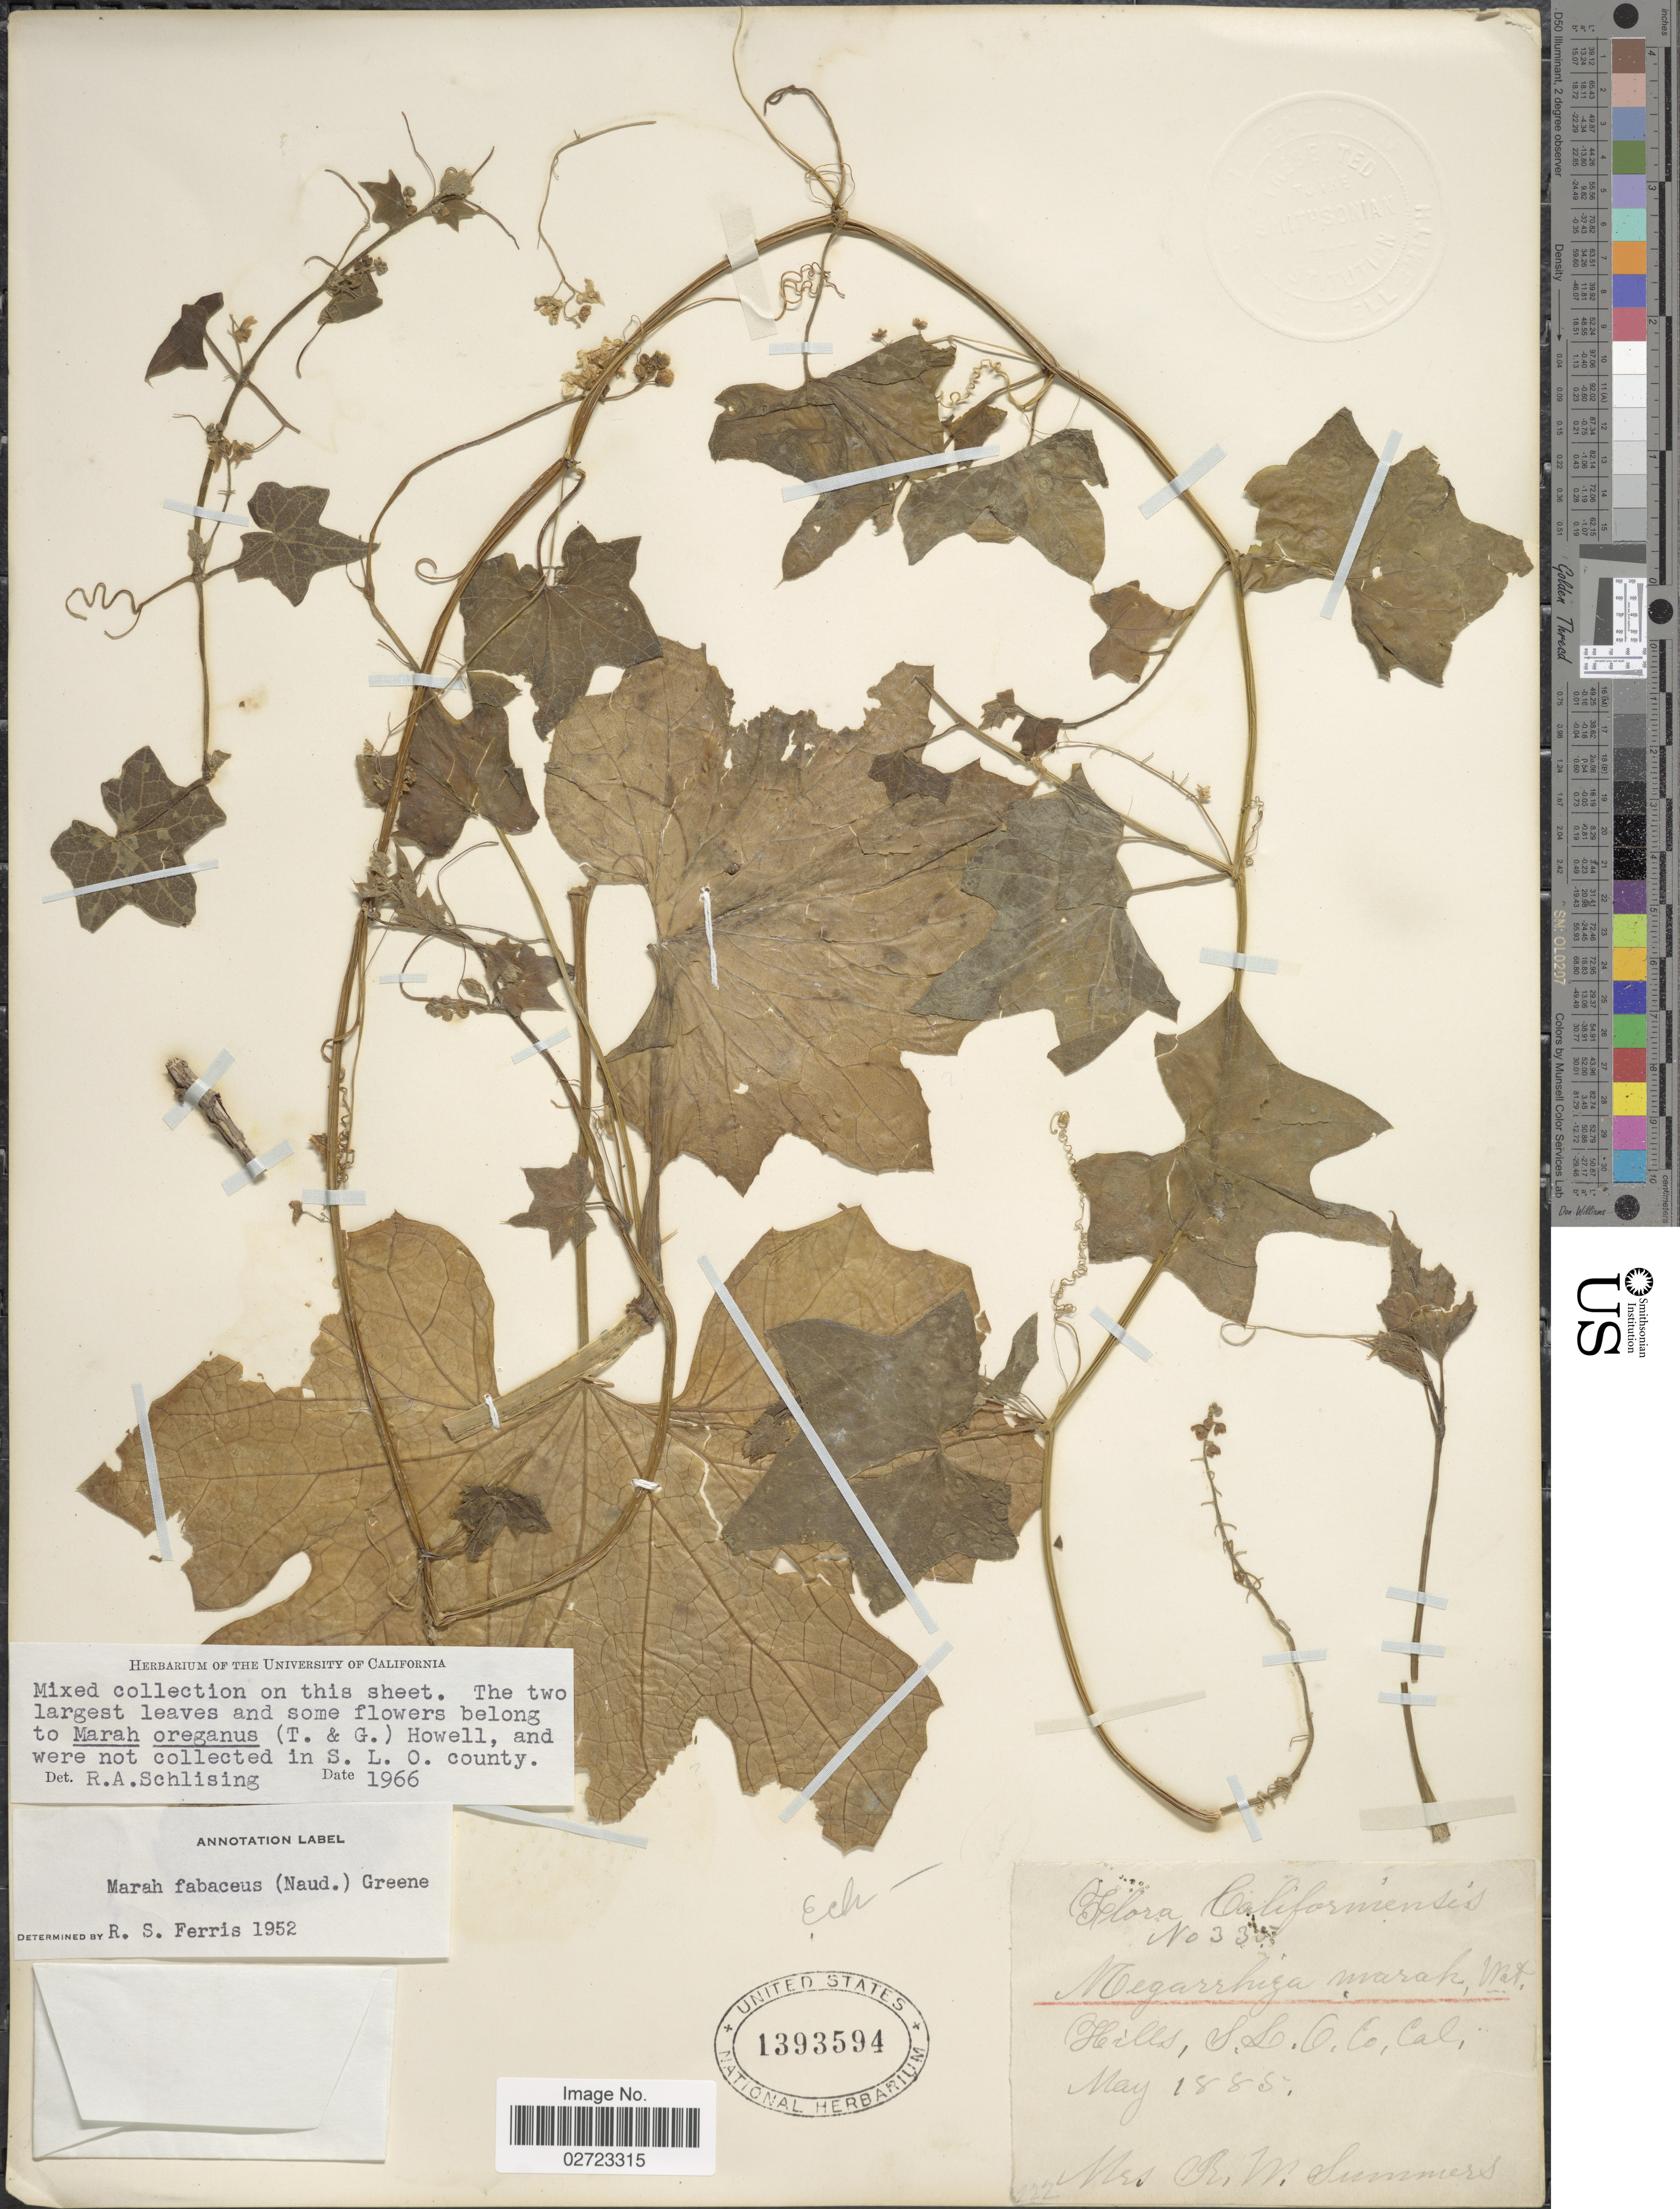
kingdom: Plantae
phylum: Tracheophyta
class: Magnoliopsida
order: Cucurbitales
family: Cucurbitaceae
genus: Marah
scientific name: Marah oregana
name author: (Torr. & A. Gray) Howell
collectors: R. Summers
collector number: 33!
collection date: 1885-05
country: United States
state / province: California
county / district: San Luis Obispo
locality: Hills, S. L. O. Co.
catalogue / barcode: US 1393594